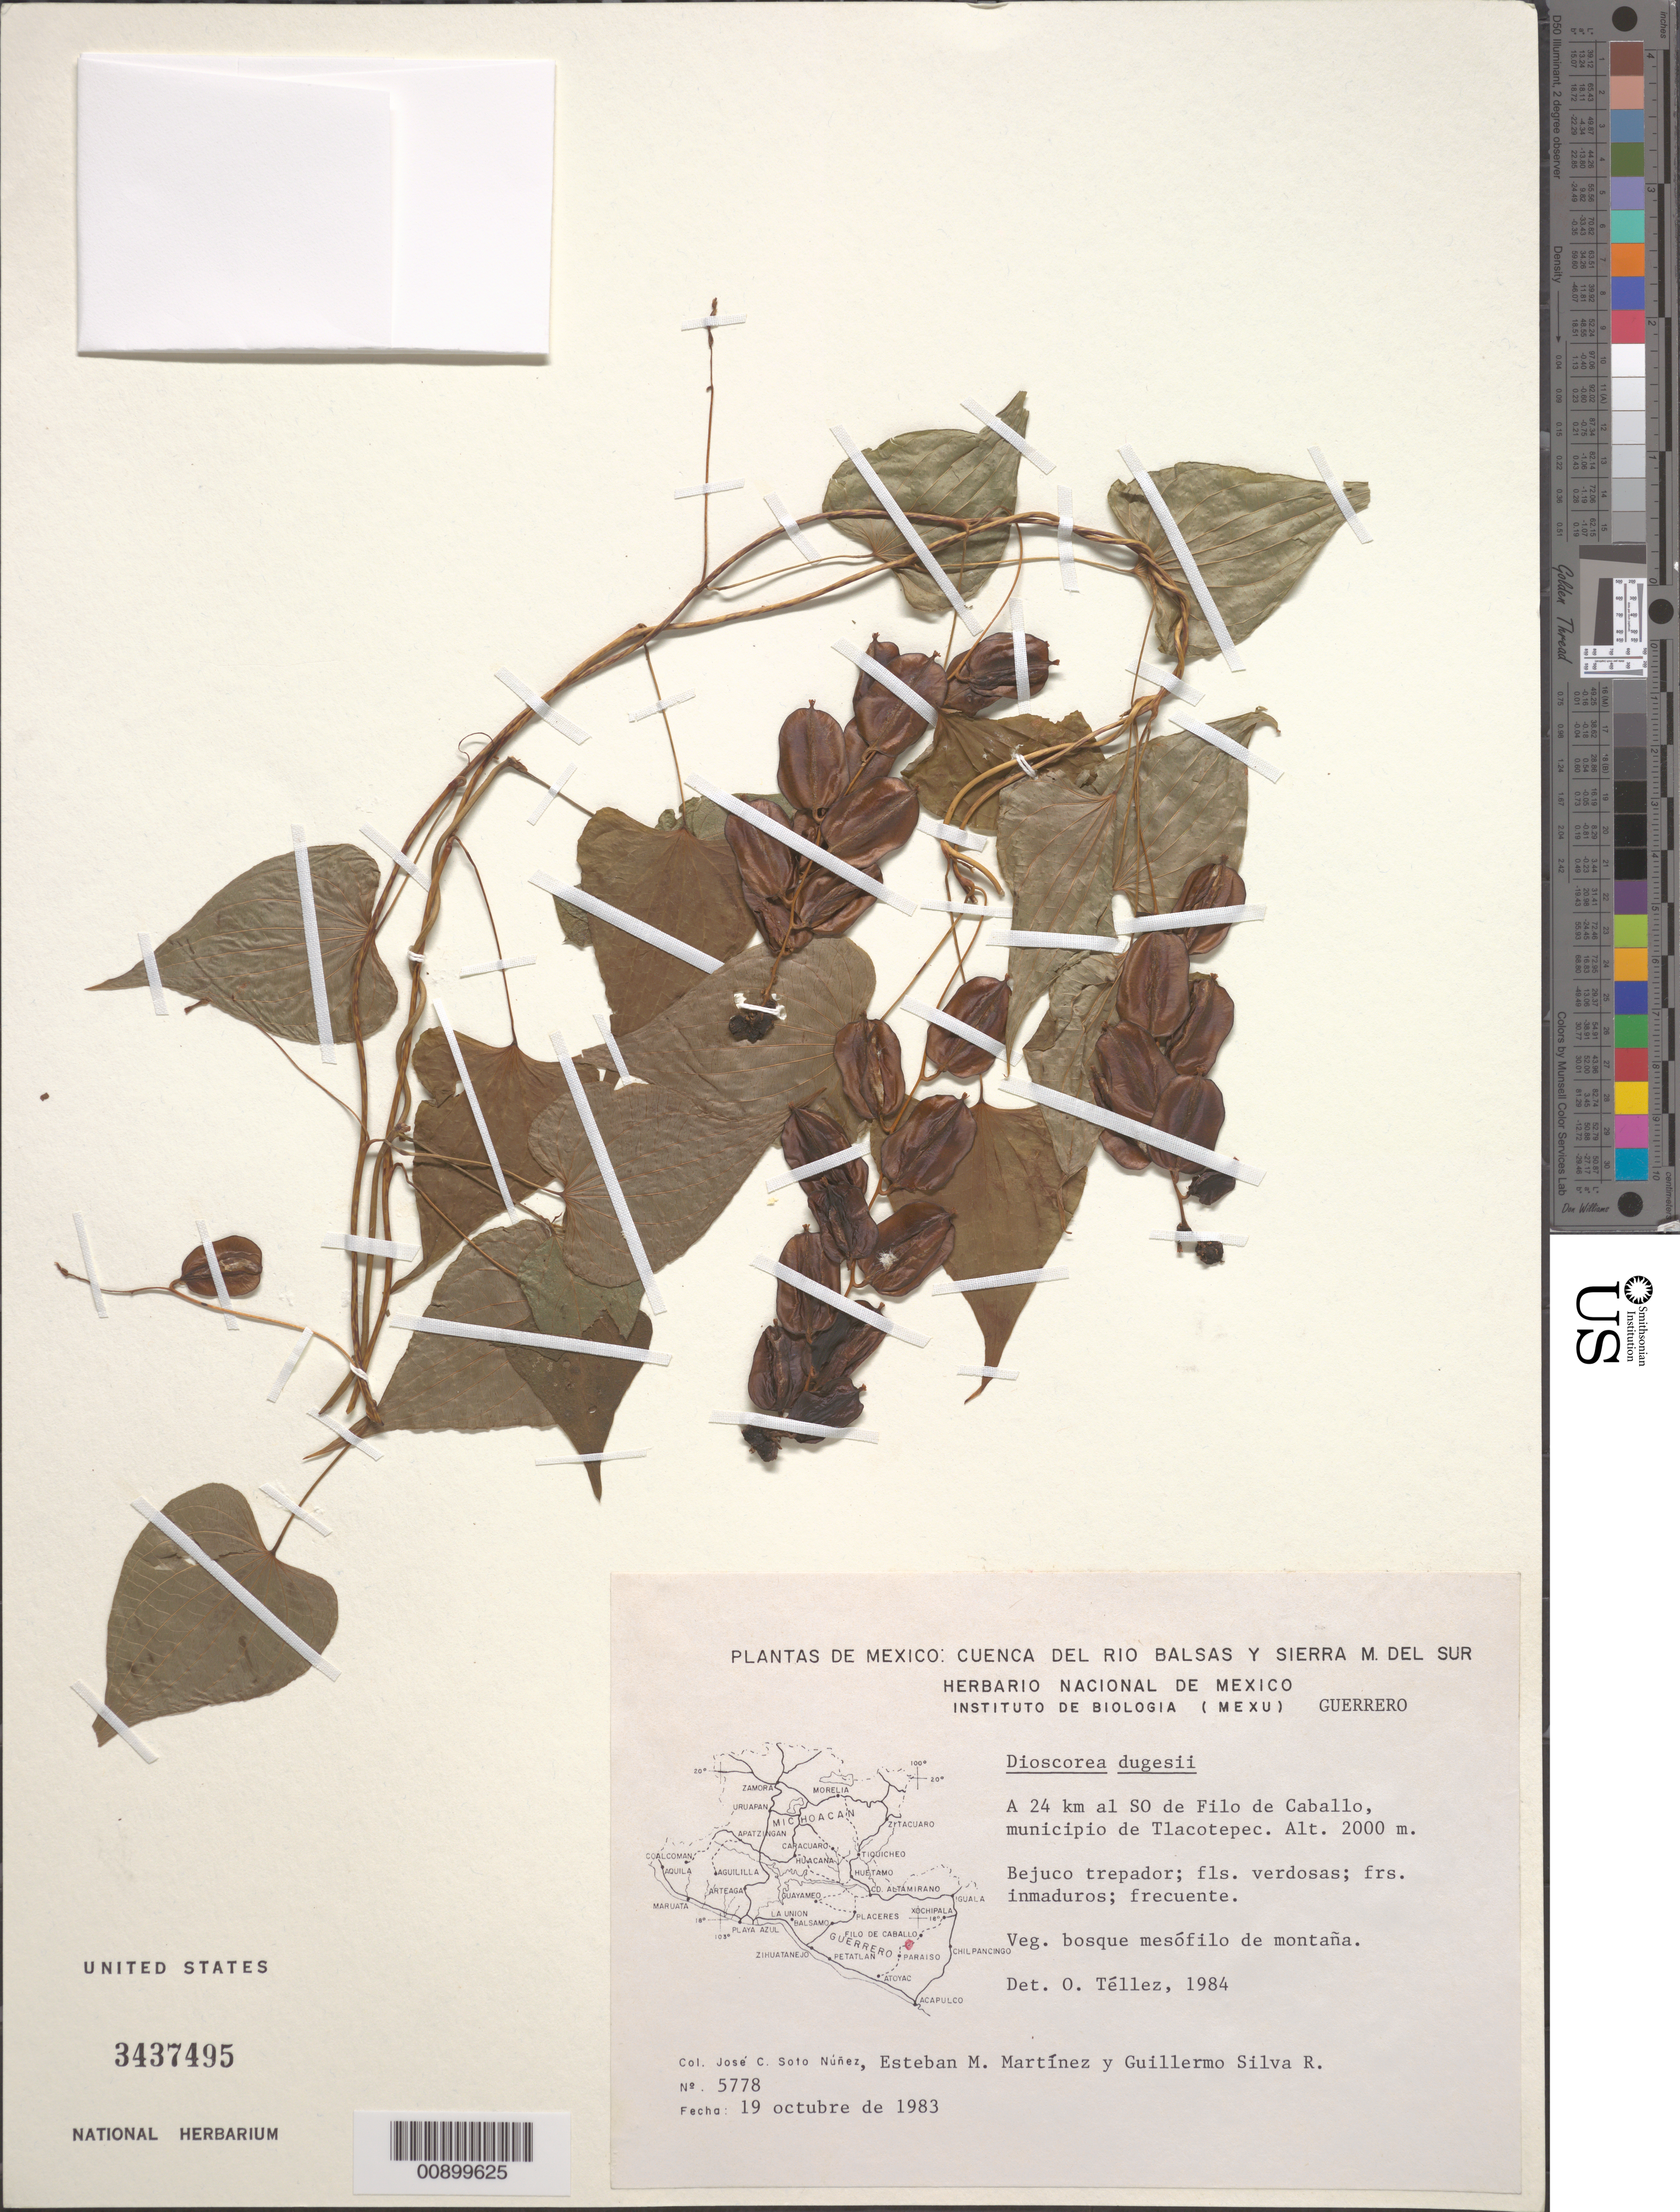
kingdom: Plantae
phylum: Tracheophyta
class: Liliopsida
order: Dioscoreales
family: Dioscoreaceae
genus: Dioscorea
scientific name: Dioscorea dugesii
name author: B.L. Rob.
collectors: J. C. Soto Núñez, E. M. Martínez S. & G. Silva R.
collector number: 5778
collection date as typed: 19 Oct 1983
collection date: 1983-10-19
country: Mexico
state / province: Guerrero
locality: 24km al SO de Filo de Caballo, municipio de Tlacotepec, Guerrero.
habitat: Bosque mesófilo de montaña.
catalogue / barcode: US 3437495